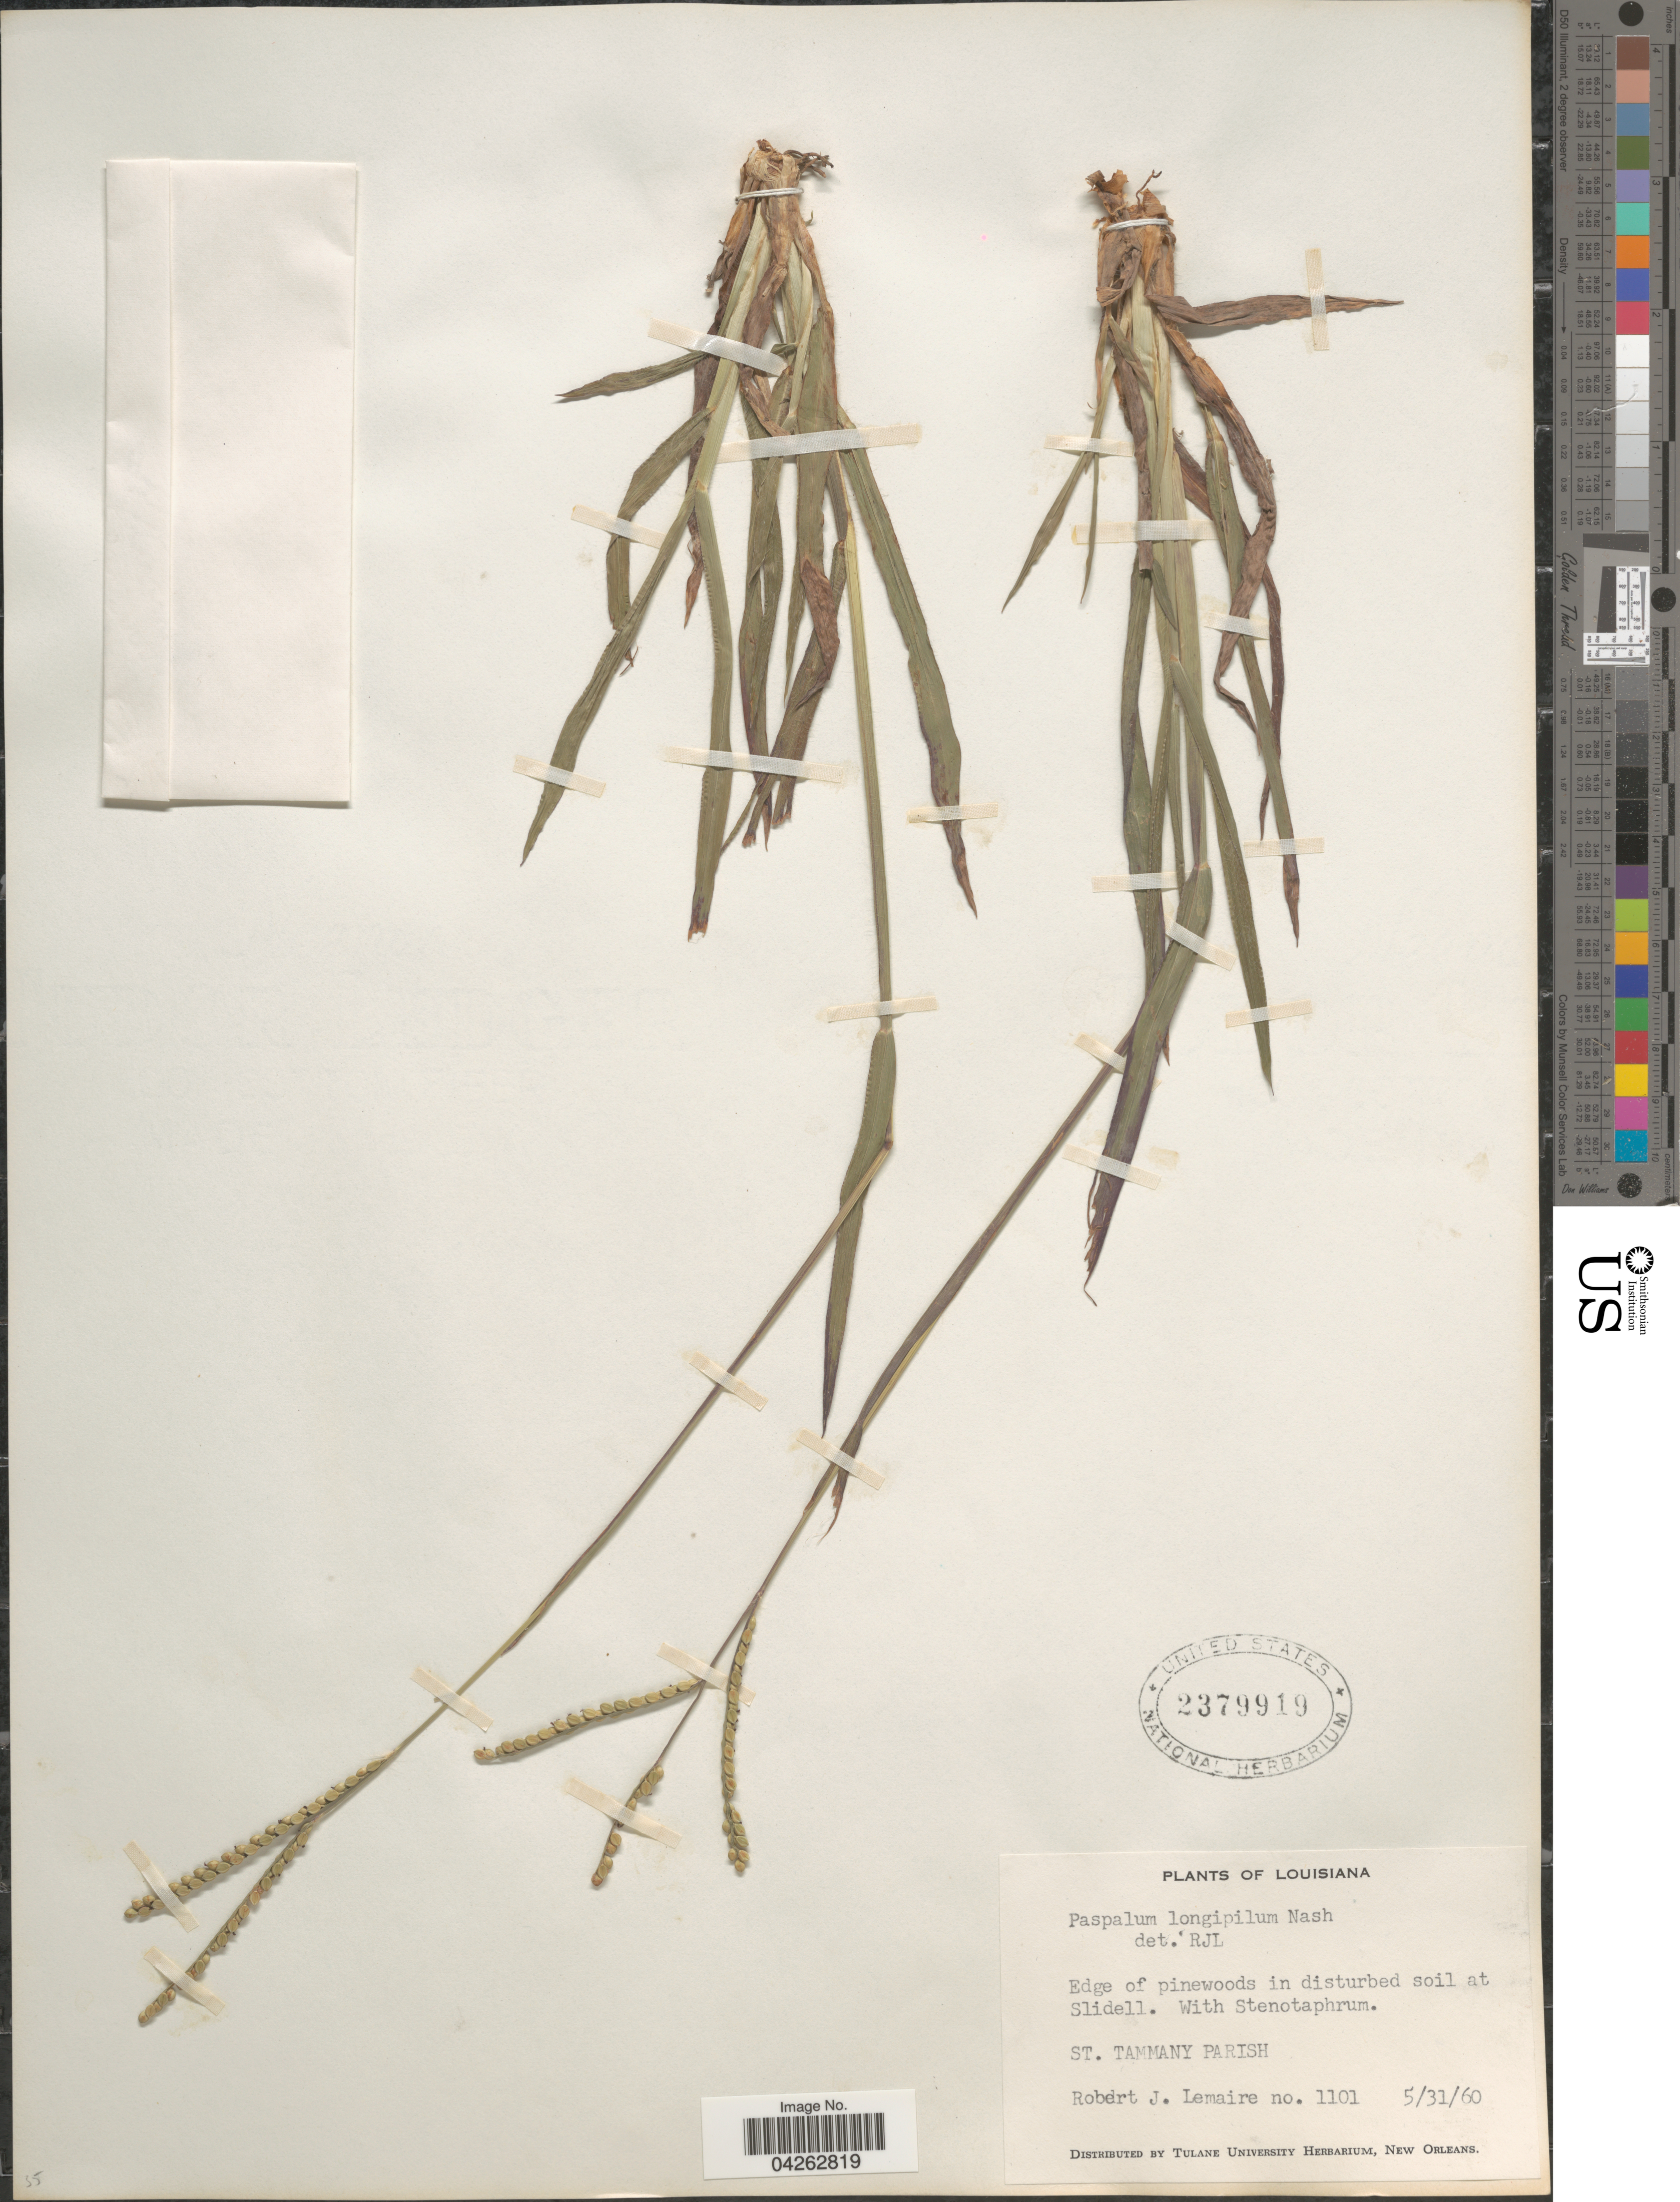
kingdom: Plantae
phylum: Tracheophyta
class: Liliopsida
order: Poales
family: Poaceae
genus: Paspalum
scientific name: Paspalum longipilum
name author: Nash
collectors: R. J. Lemaire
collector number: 1101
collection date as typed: Transcribed d/m/y: 31/5/60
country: United States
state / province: Louisiana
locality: At Slidell. St. Tammany Parish.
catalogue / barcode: US 2379919